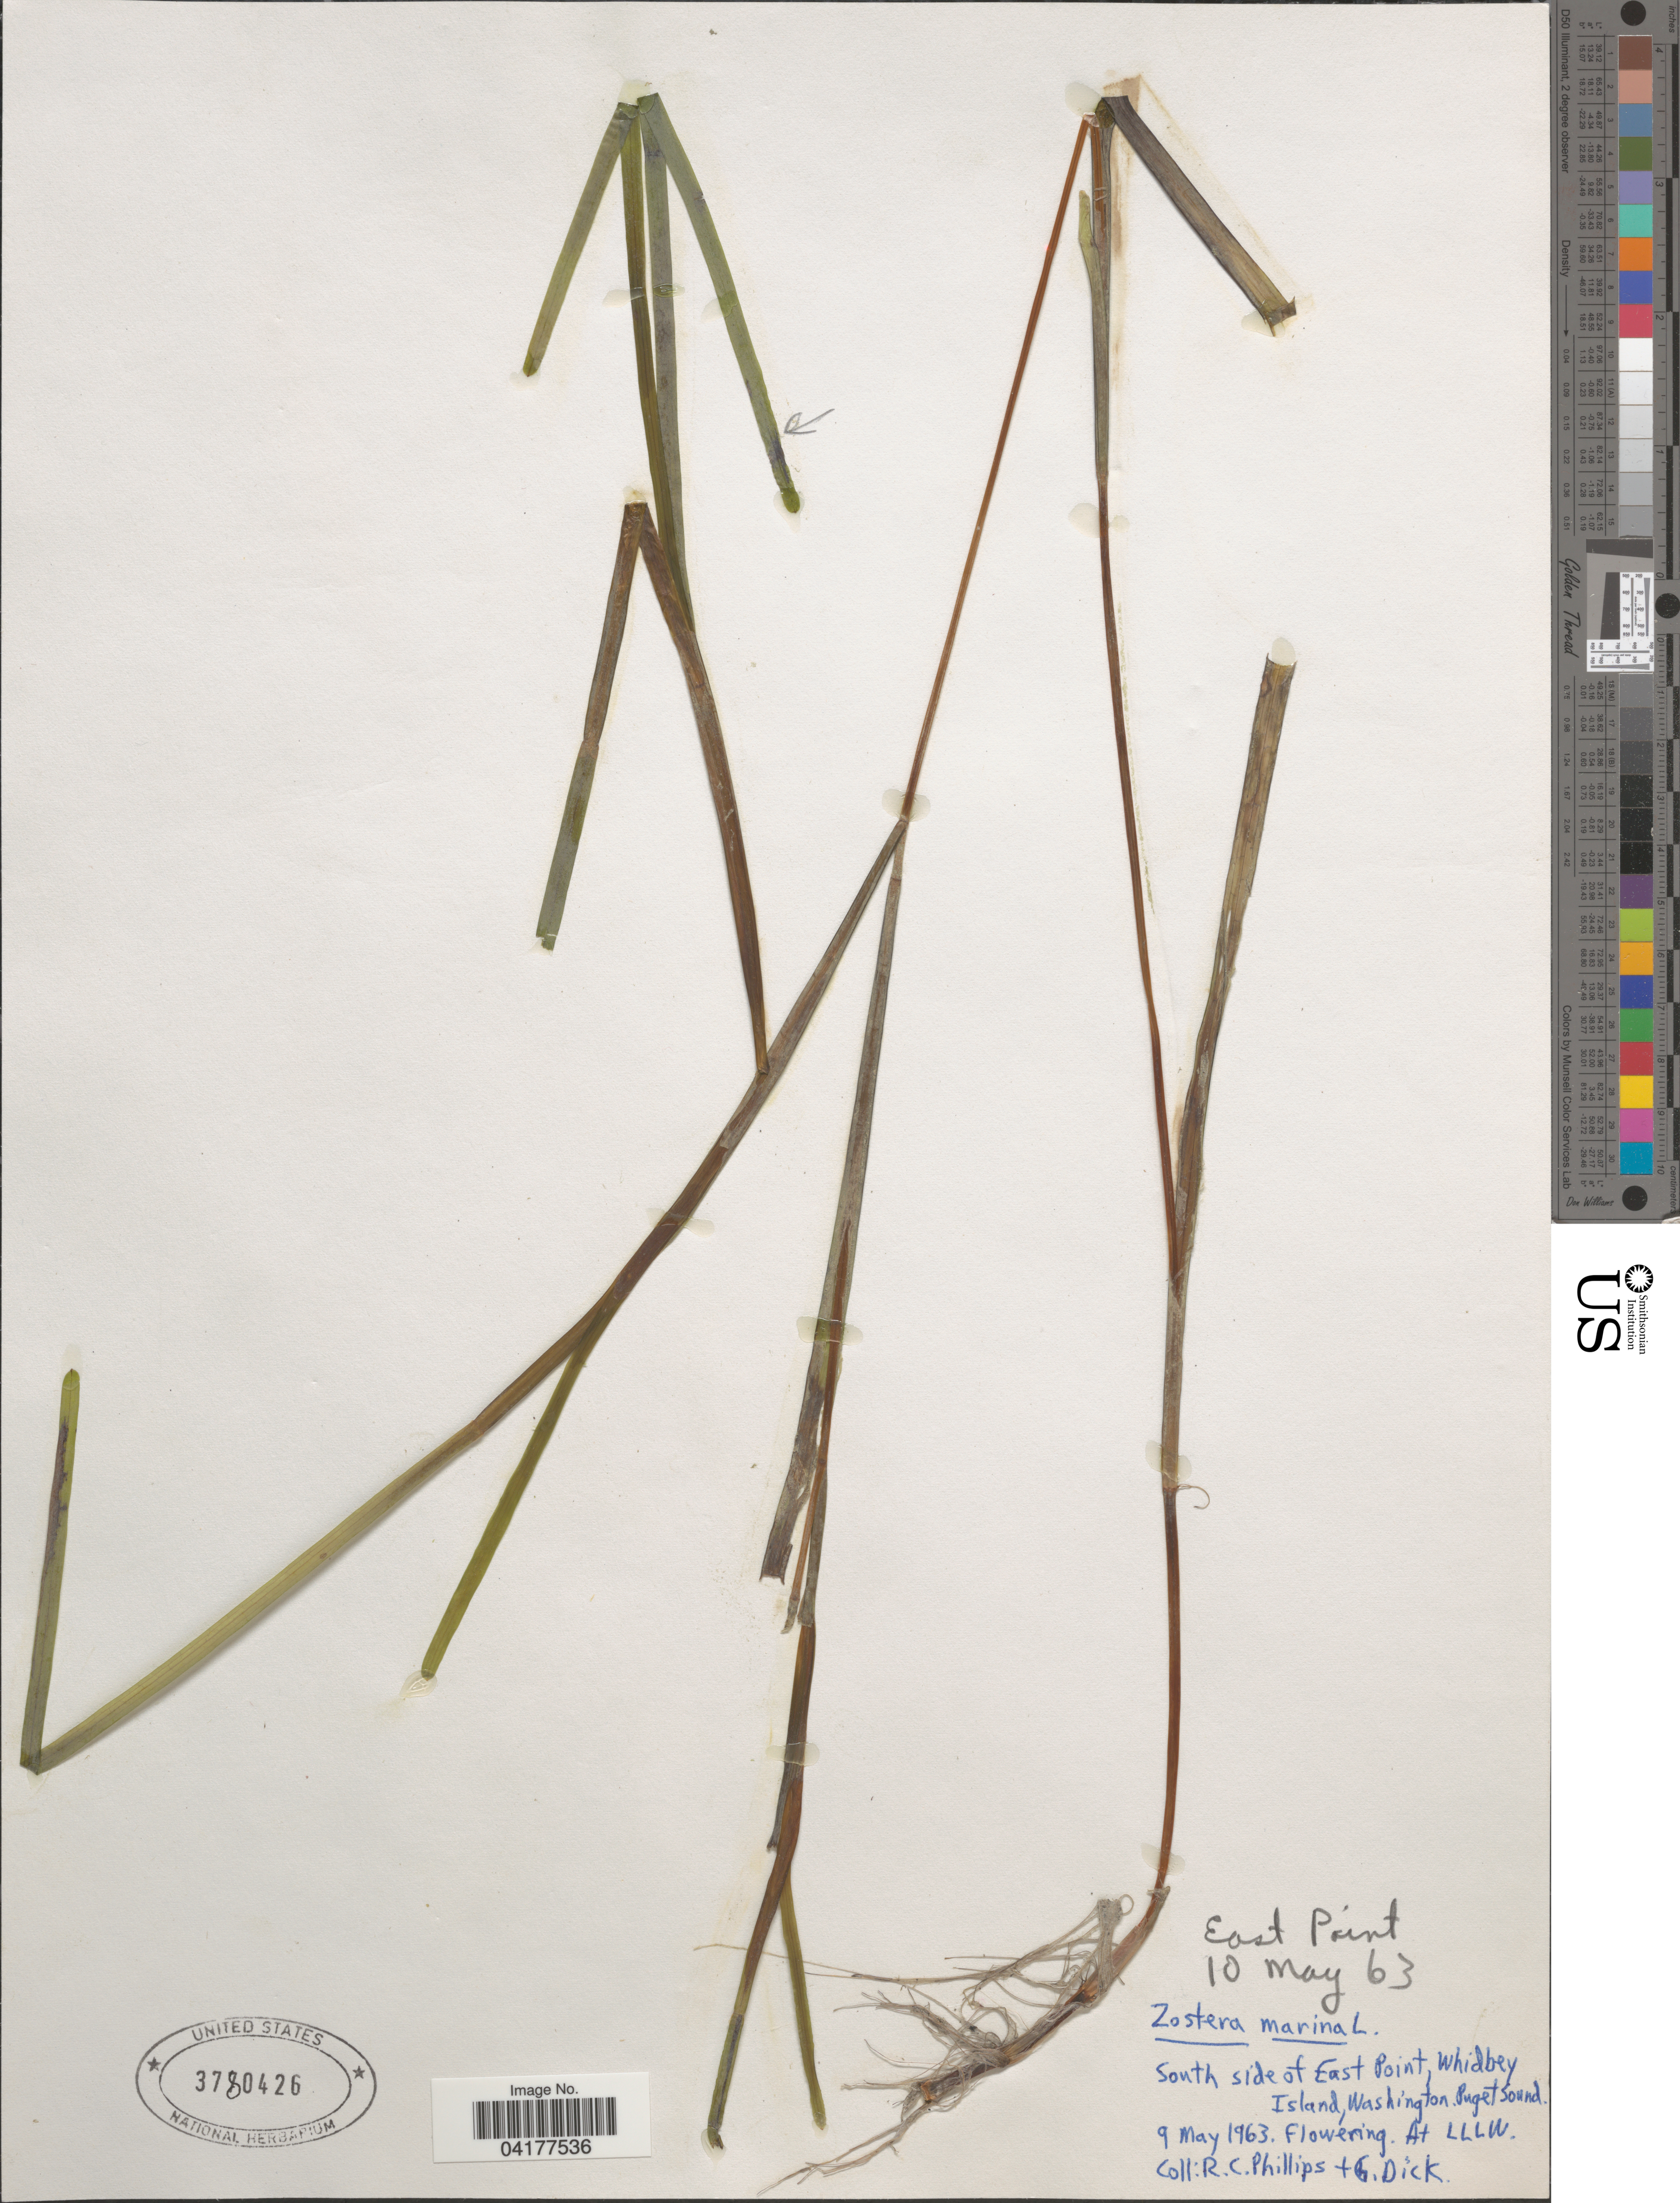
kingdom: Plantae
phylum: Tracheophyta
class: Liliopsida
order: Alismatales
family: Zosteraceae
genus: Zostera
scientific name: Zostera marina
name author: L.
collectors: R. C. Phillips & G. Dick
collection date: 1963-05-09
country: United States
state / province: Washington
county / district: King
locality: East Point. South side of East Point, Whidbey Island, Puget Sound. At LLLW.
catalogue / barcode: US 3780426